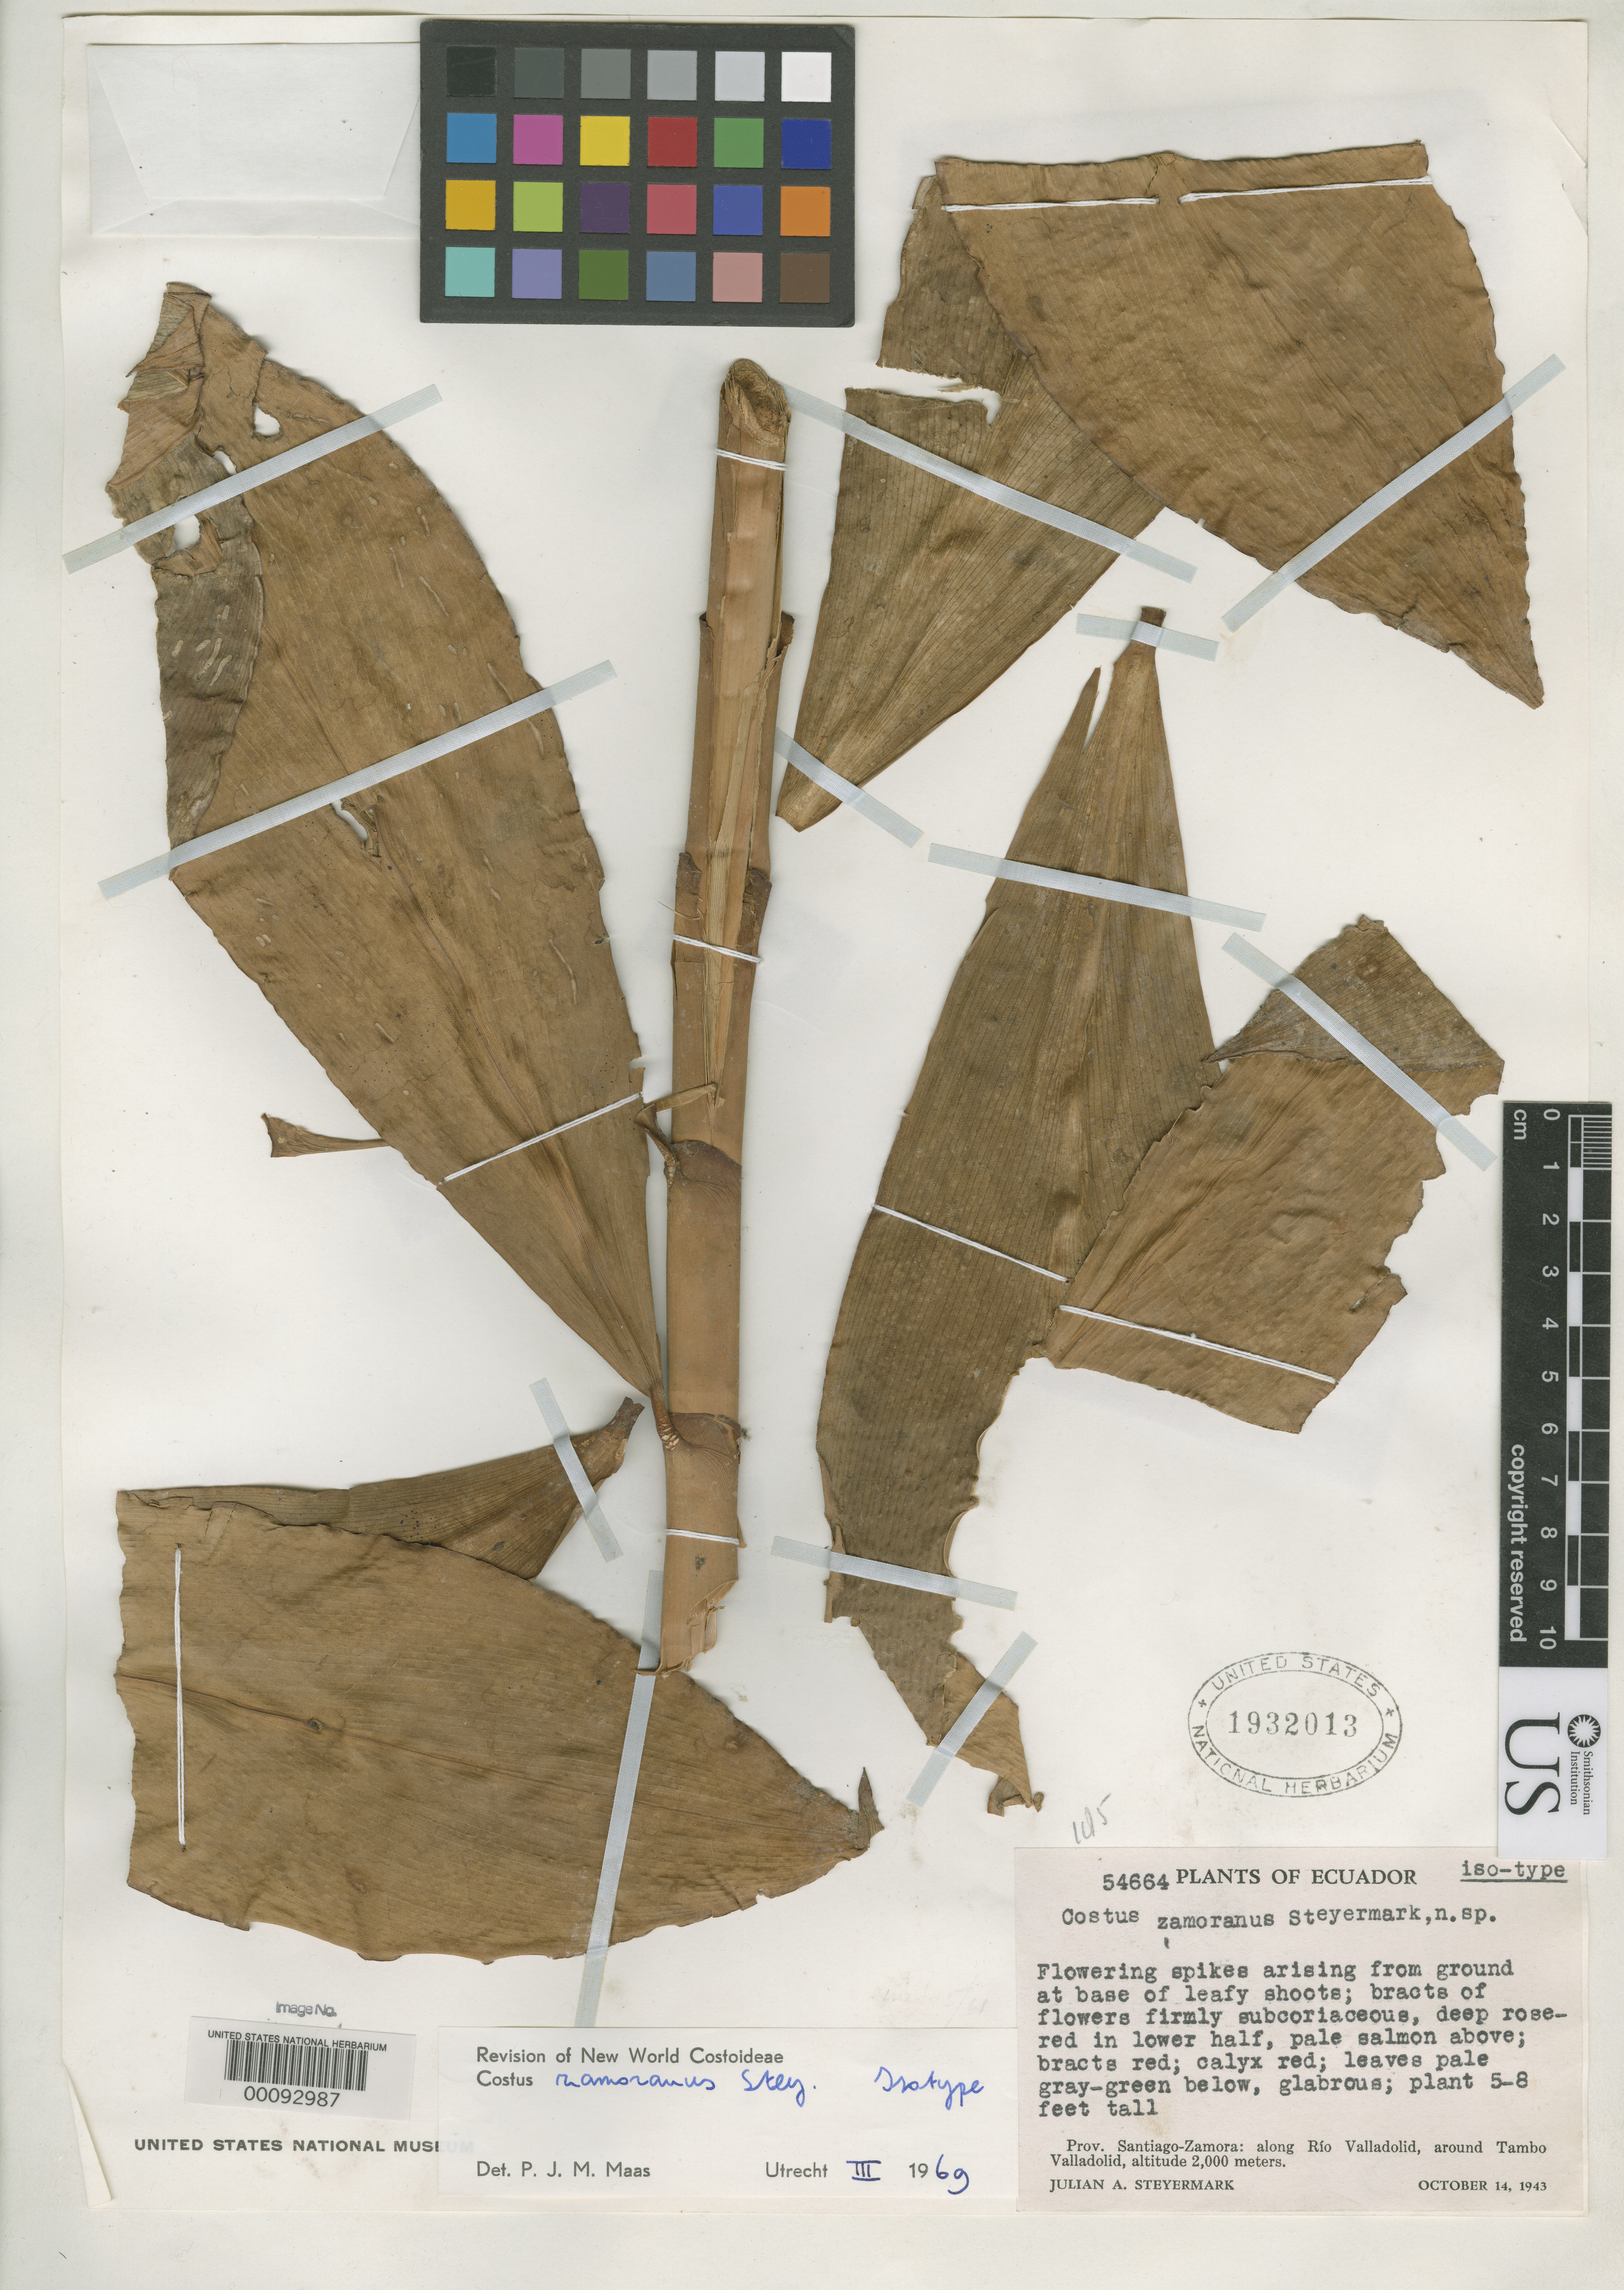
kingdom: Plantae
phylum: Tracheophyta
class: Liliopsida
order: Zingiberales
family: Costaceae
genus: Costus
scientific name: Costus zamoranus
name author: Steyerm.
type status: Isotype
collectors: J. Steyermark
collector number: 54664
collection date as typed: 14 Oct 1943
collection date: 1943-10-14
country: Ecuador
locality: Tambo ValLadolid.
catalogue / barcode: US 1932013